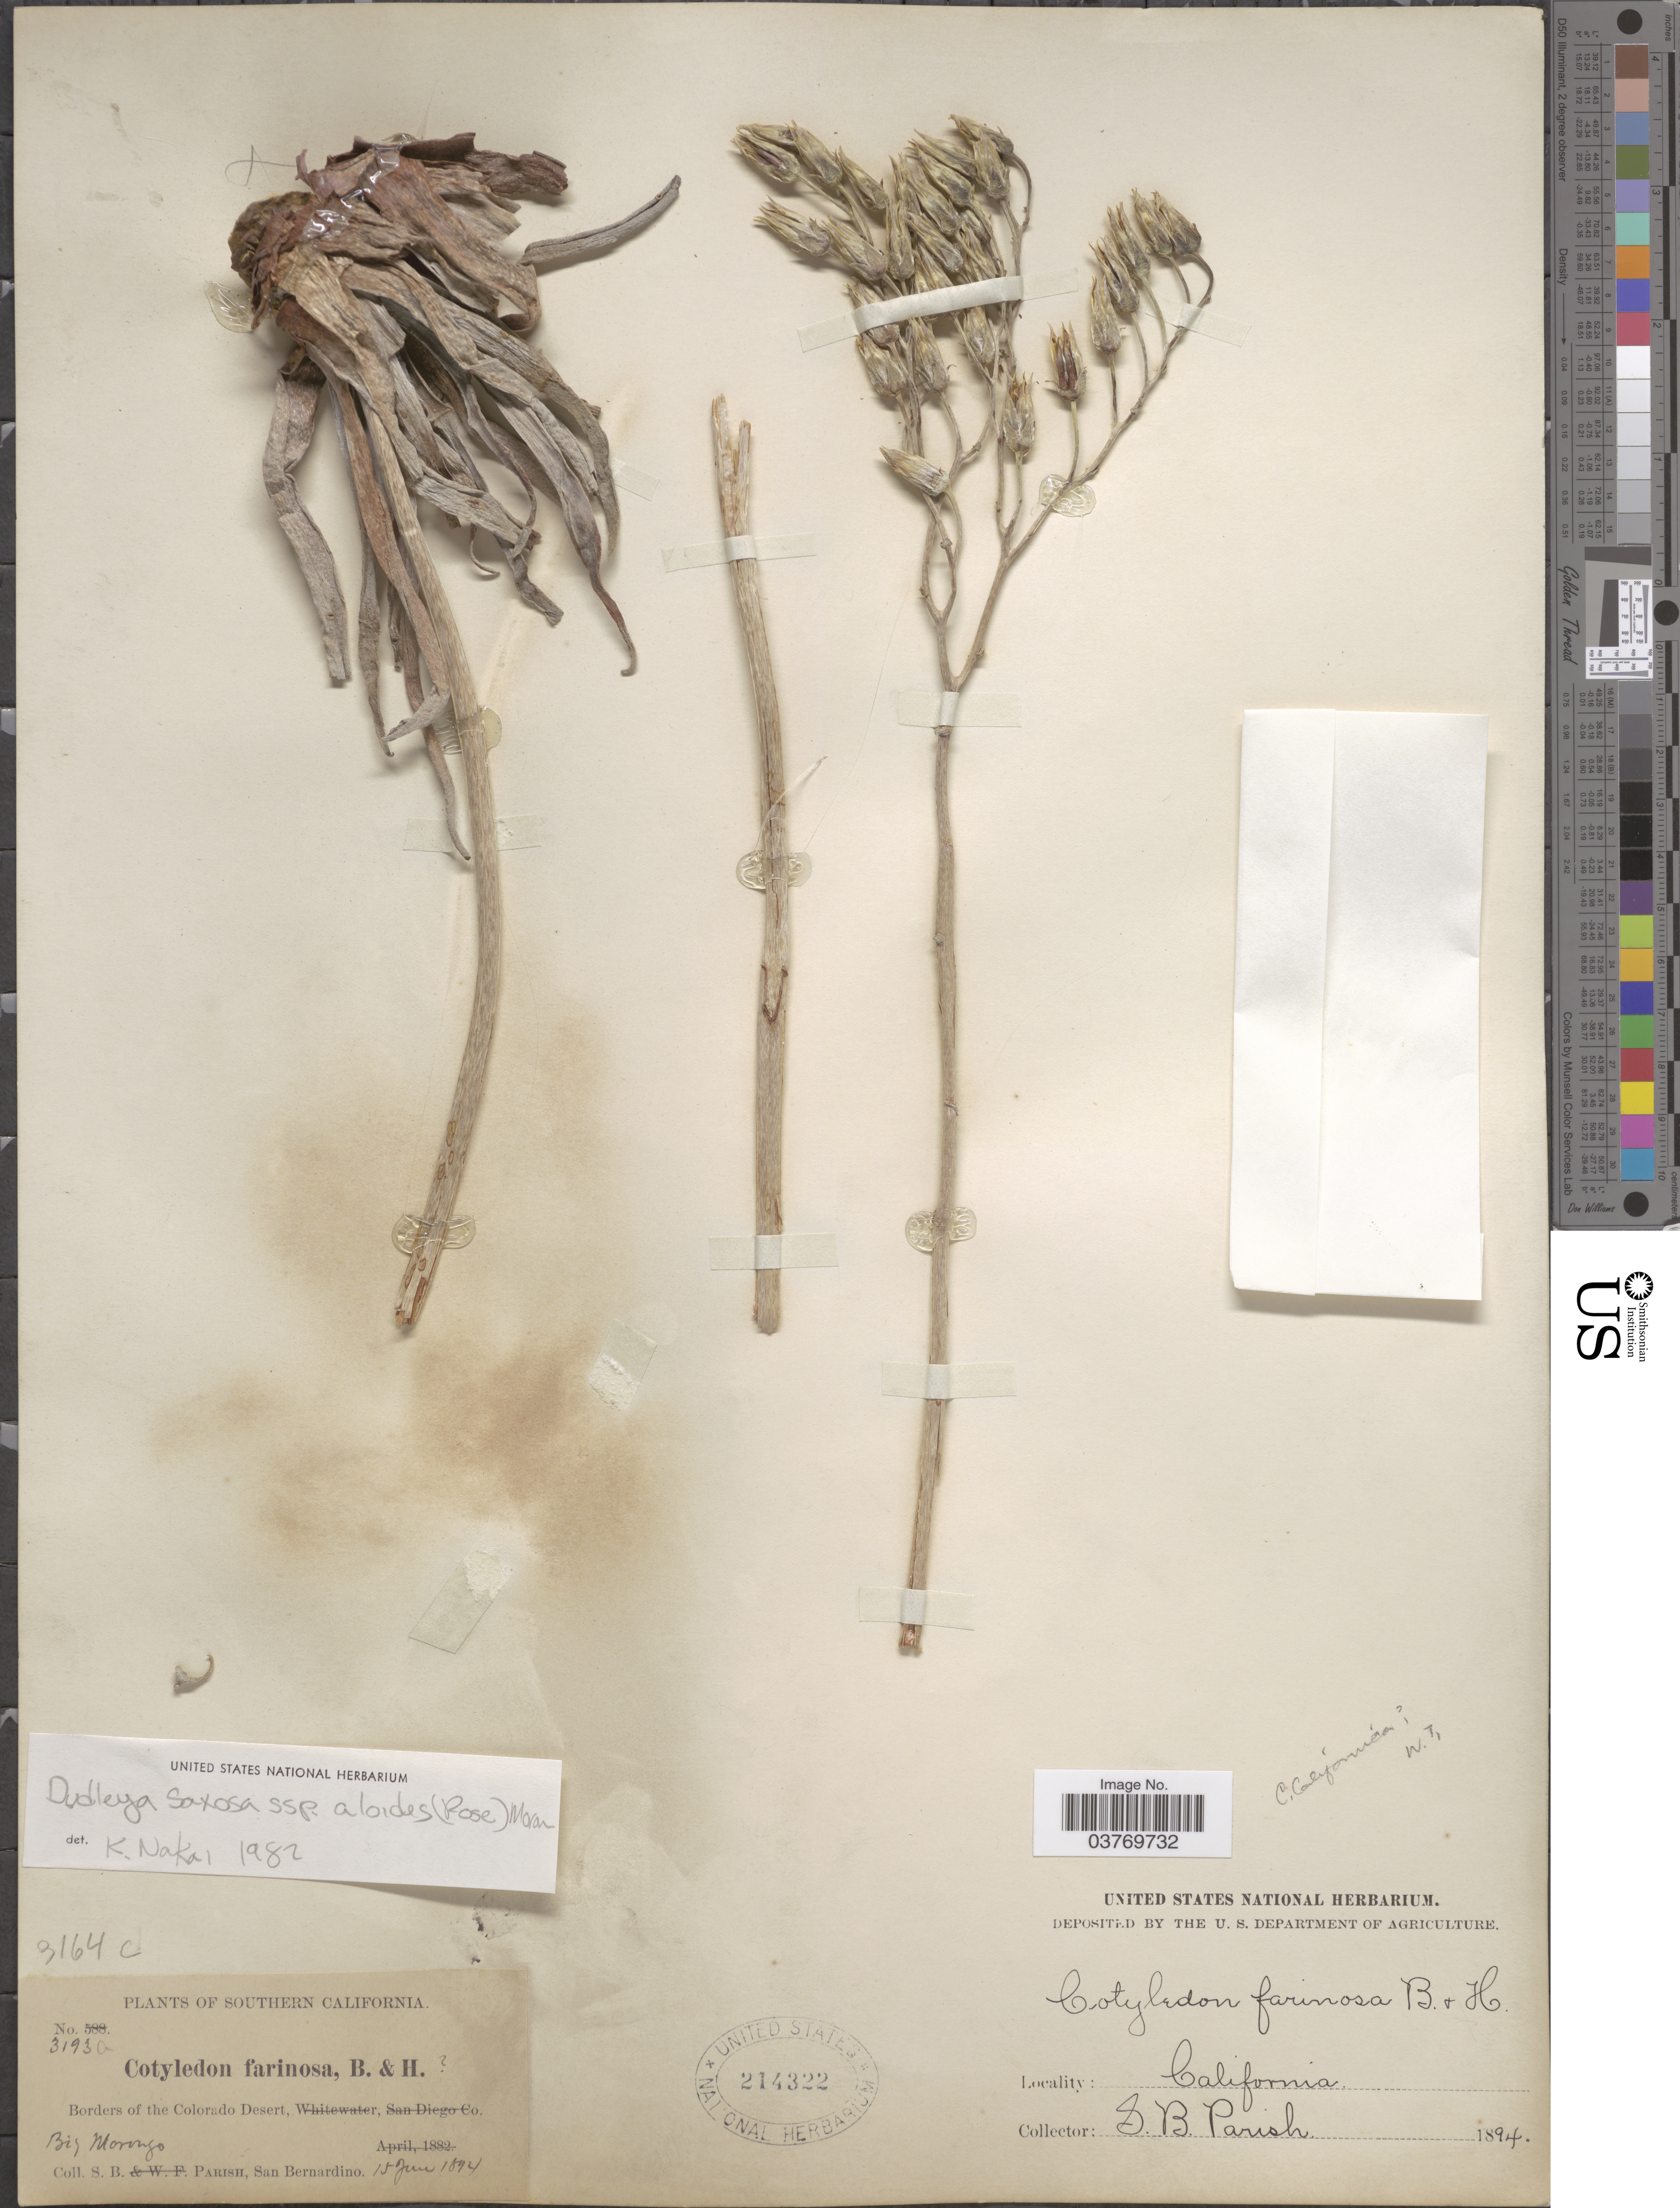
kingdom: Plantae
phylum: Tracheophyta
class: Magnoliopsida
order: Saxifragales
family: Crassulaceae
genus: Dudleya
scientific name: Dudleya grandiflora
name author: Rose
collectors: S. B. Parish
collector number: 3193a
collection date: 1894-06-15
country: United States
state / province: California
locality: Southern California. Borders of the Colorado Desert, Big Morongo.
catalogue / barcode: US 214322